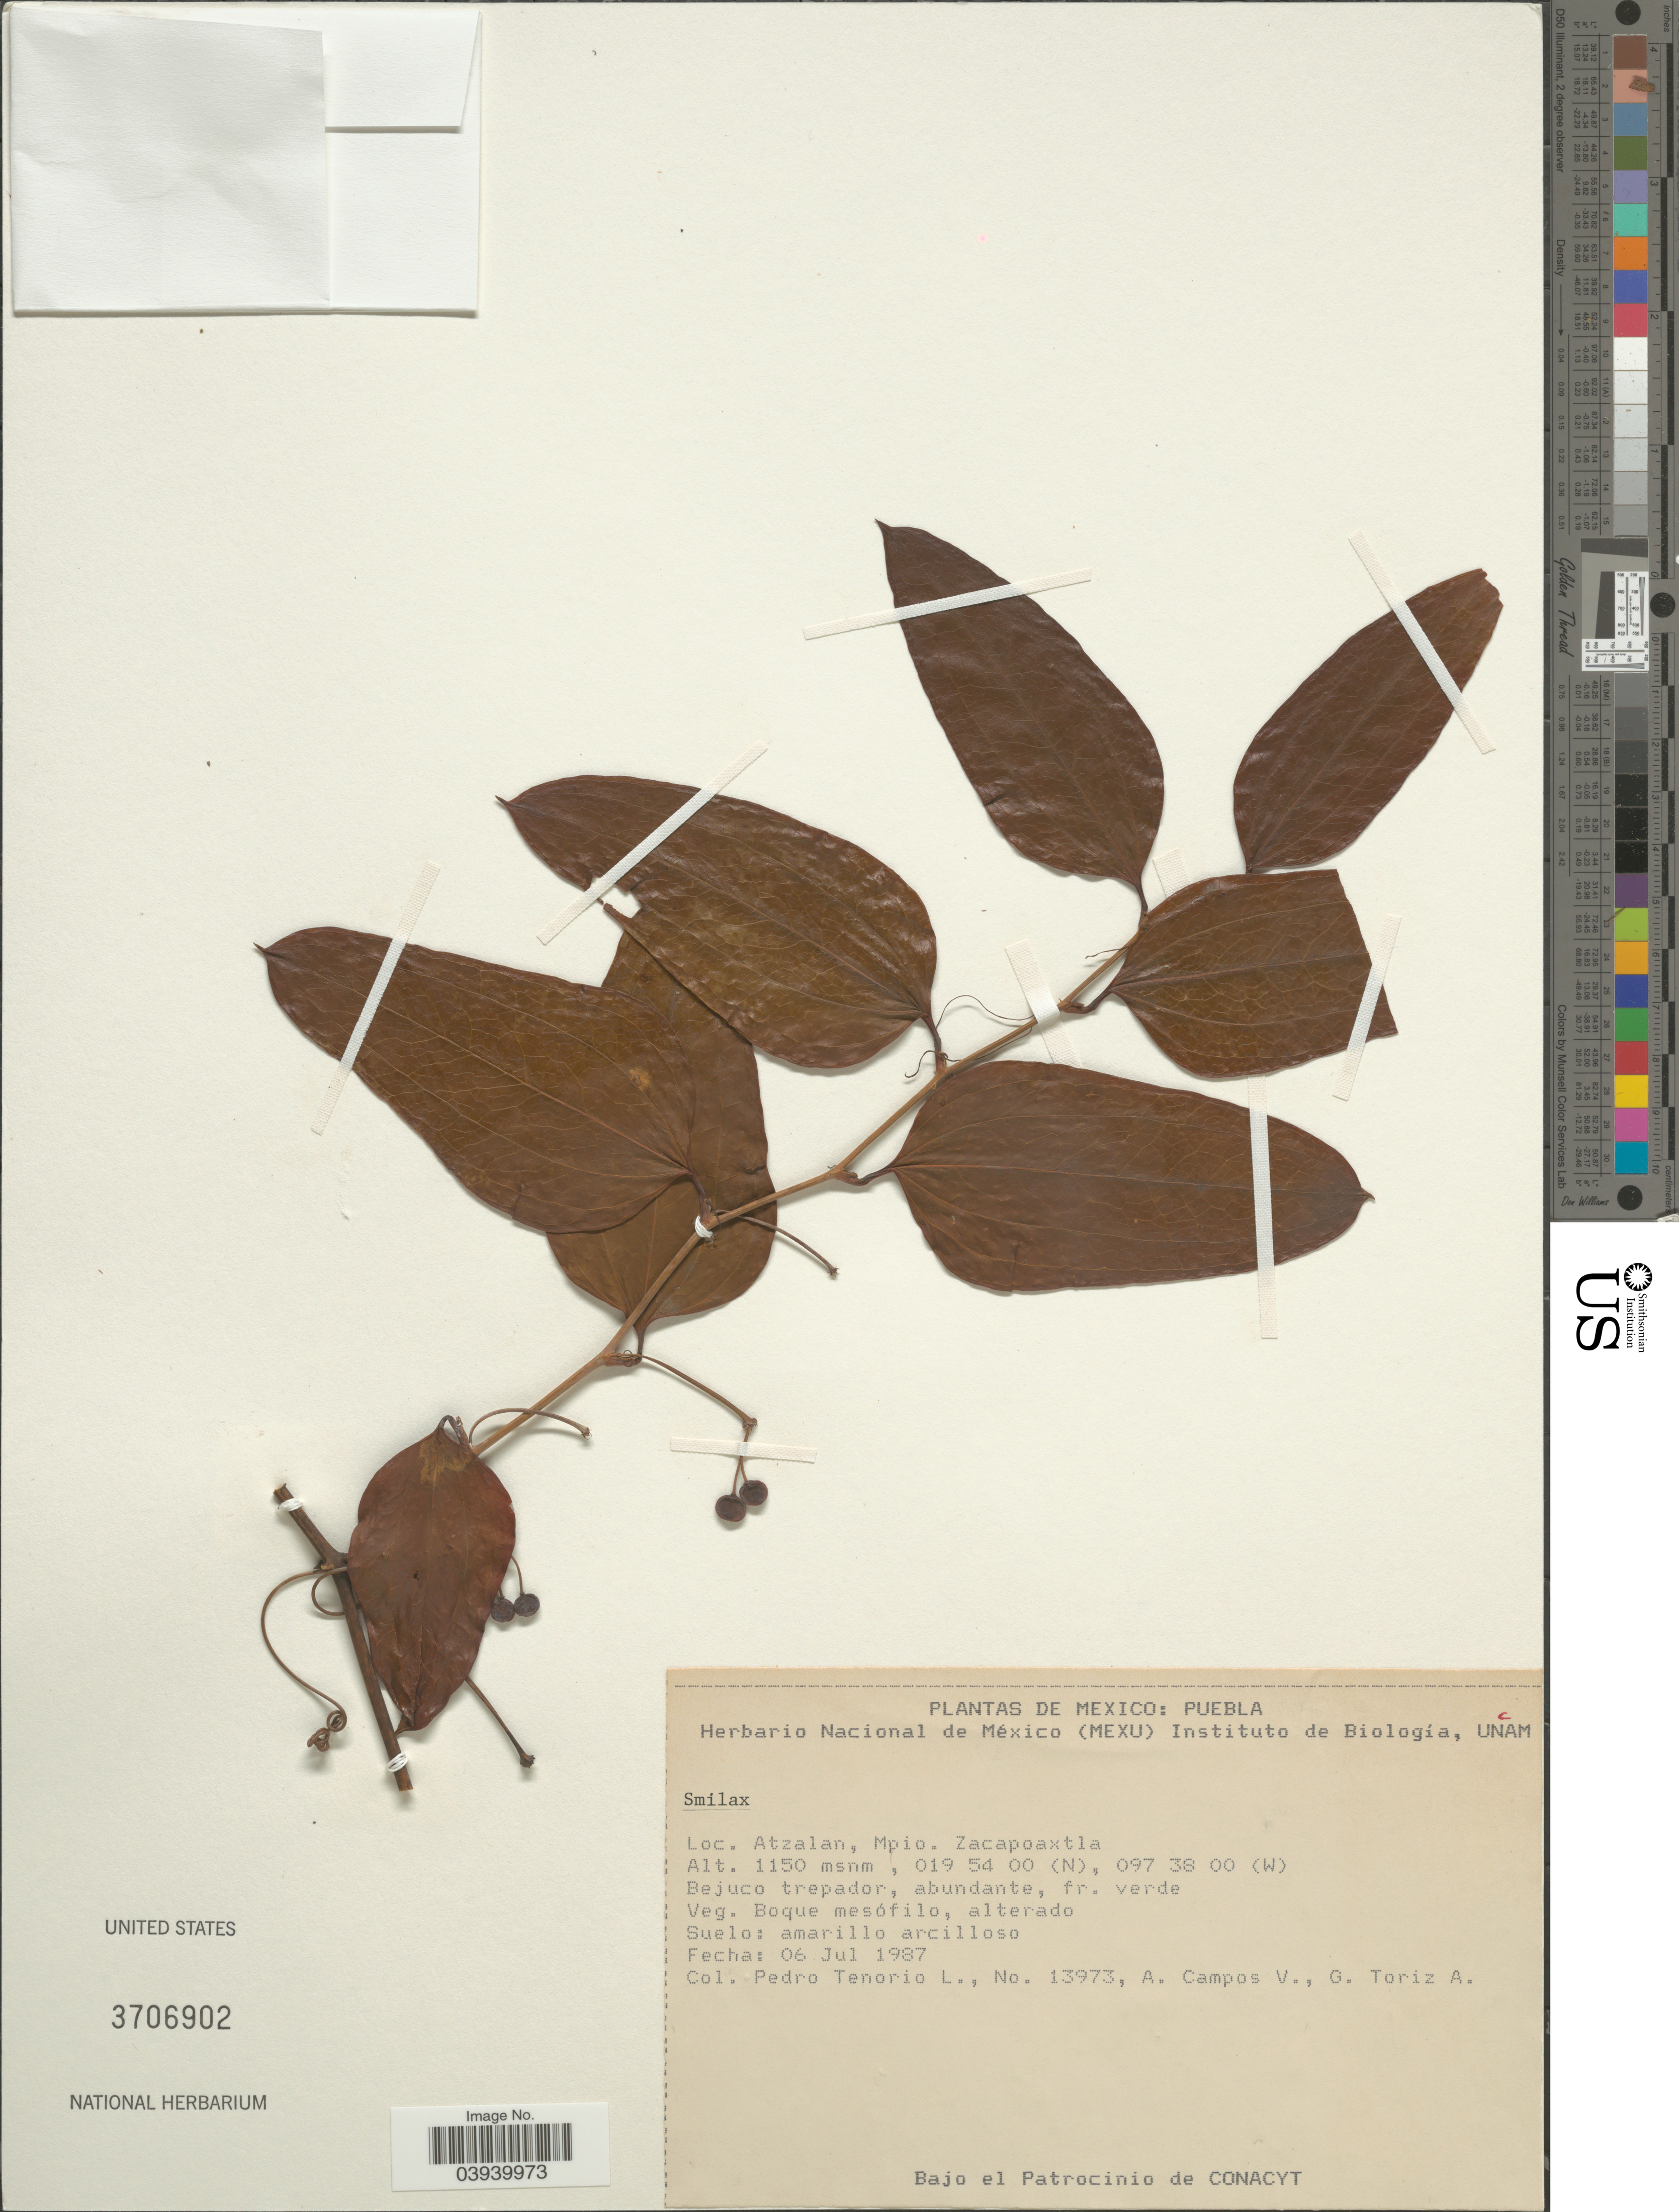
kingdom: Plantae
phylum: Tracheophyta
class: Liliopsida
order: Liliales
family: Smilacaceae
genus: Smilax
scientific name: Smilax sp.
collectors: P. Tenorio L., A. Campos V. & G. Toriz A.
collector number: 13973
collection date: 1987-07-06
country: Mexico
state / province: Puebla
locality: Atzalan, Mpio. Zacapoaxtla.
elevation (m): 1150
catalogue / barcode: US 3706902